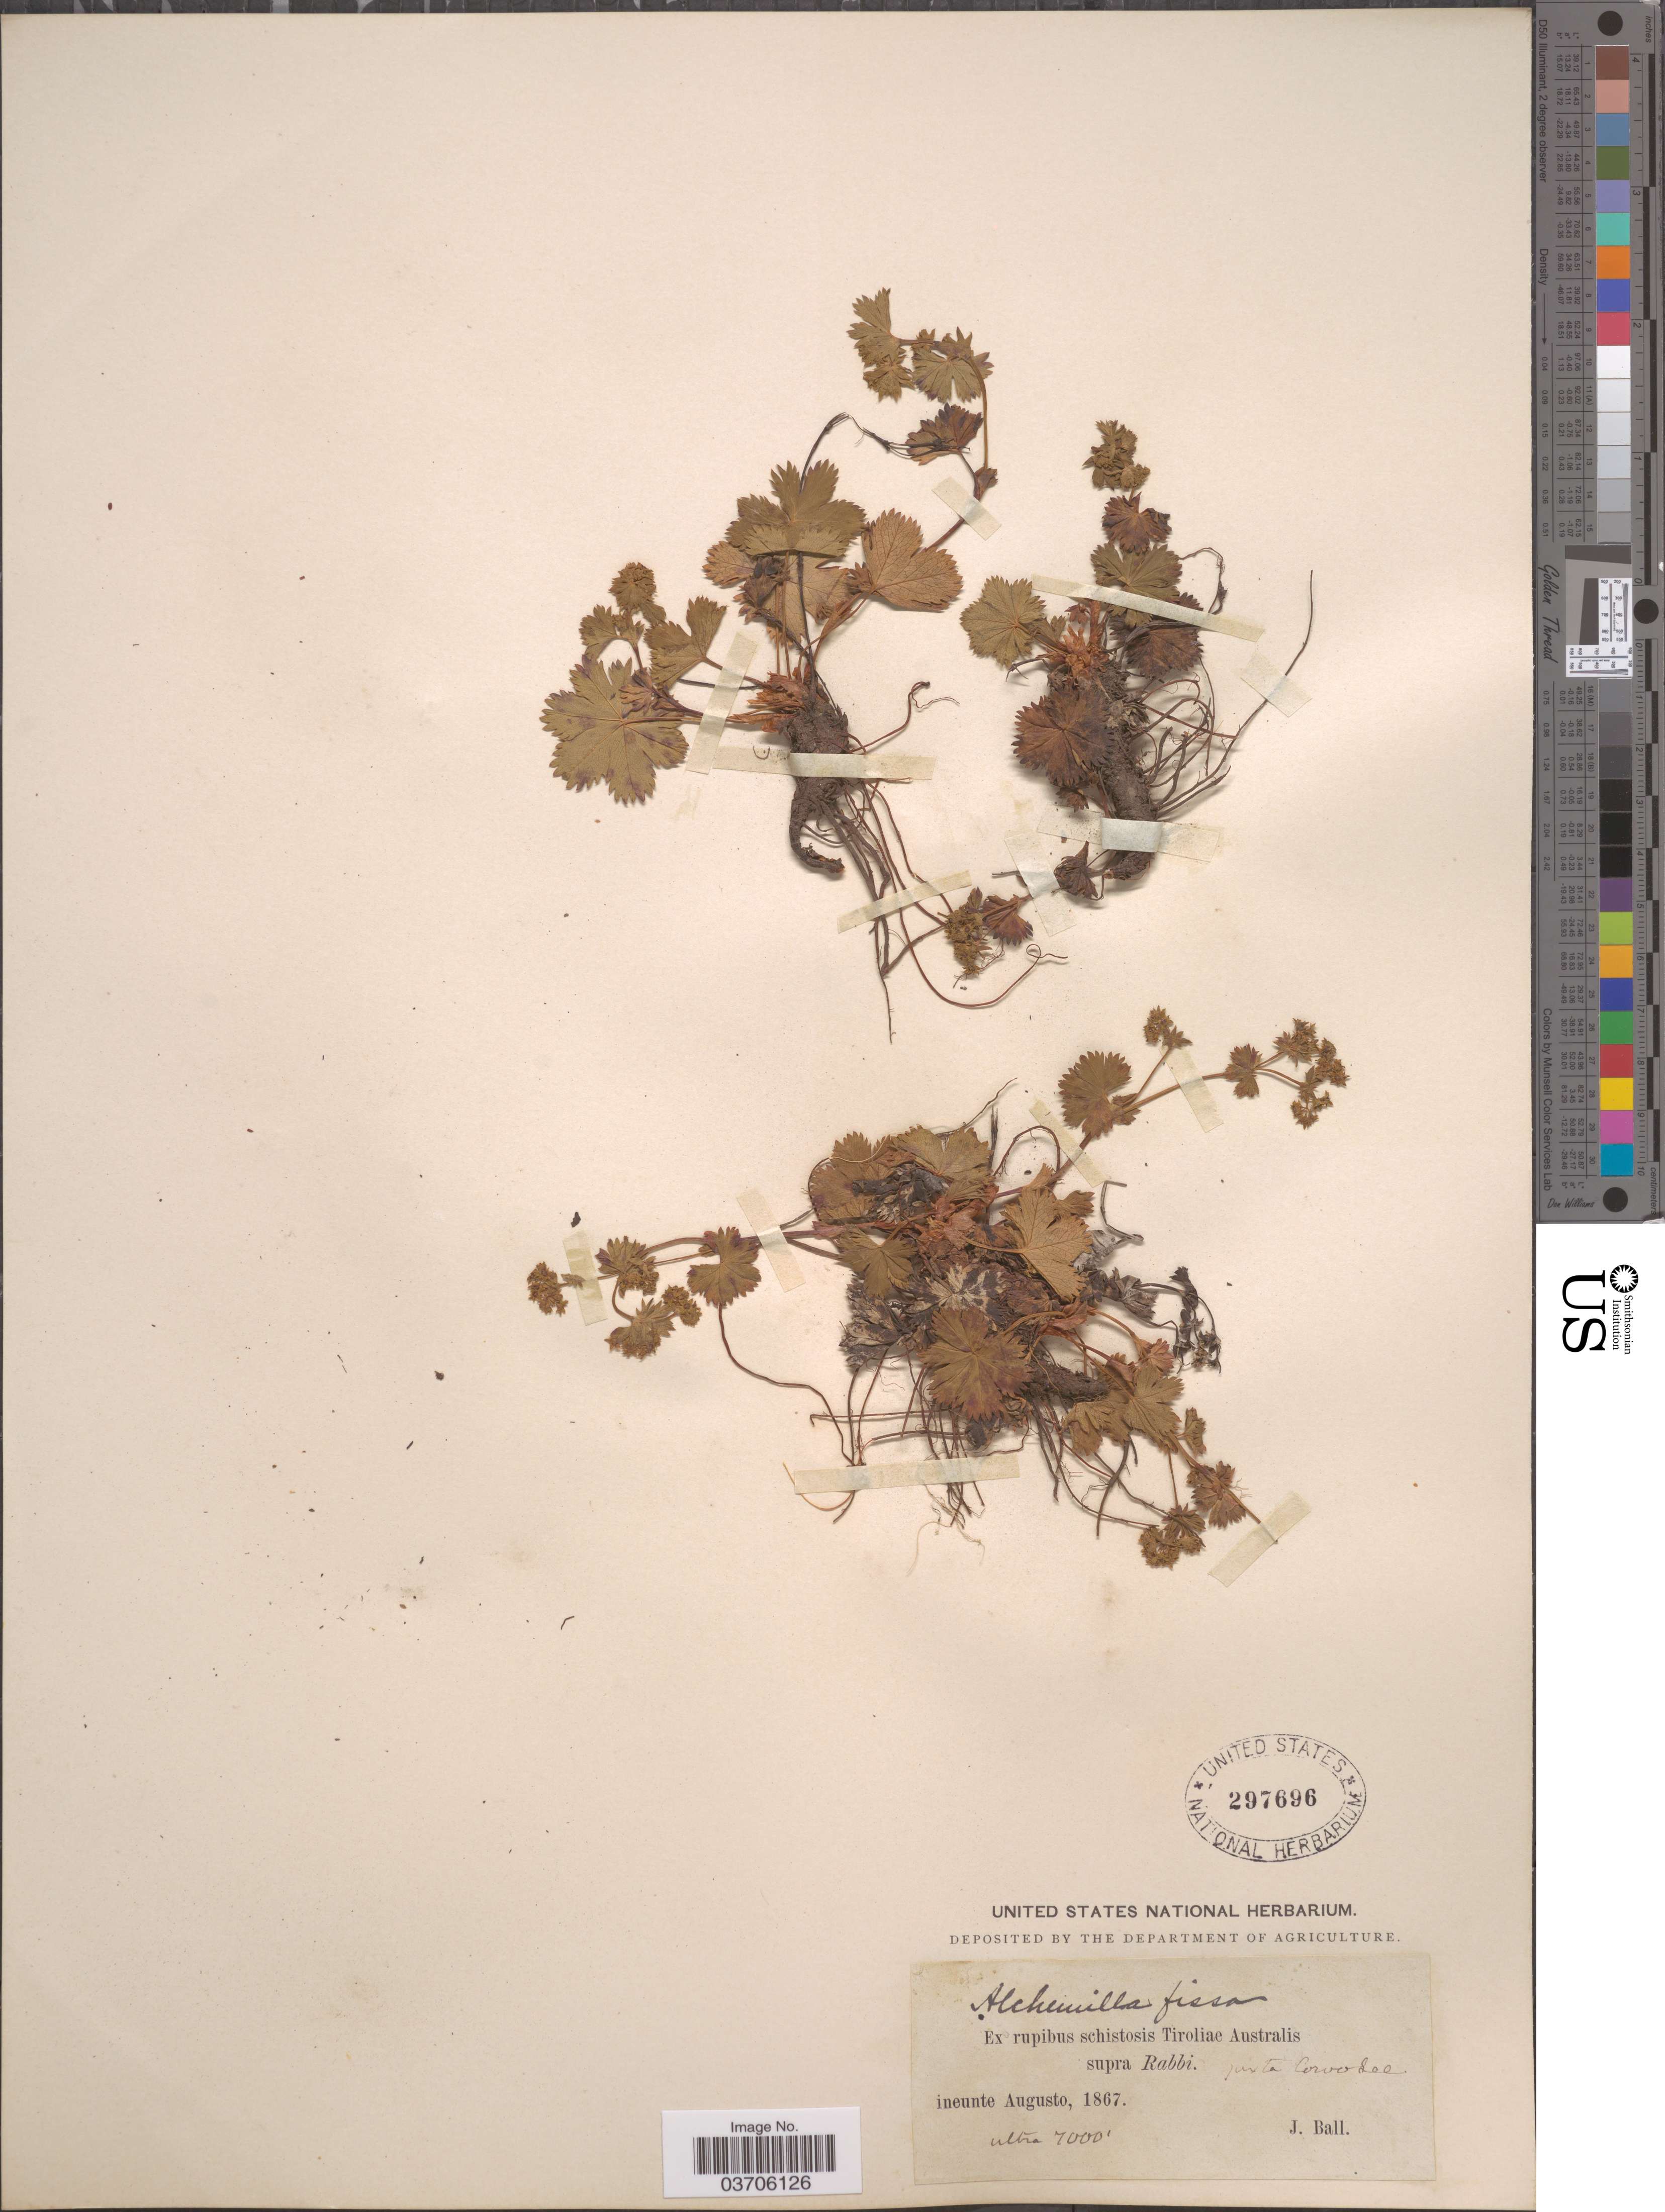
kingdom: Plantae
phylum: Tracheophyta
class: Magnoliopsida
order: Rosales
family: Rosaceae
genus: Alchemilla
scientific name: Alchemilla fissa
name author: Schum. ex Sturm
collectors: J. Ball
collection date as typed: ineunte Augusto, 1867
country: Italy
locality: Ex rupibus schistosis Tiroliae Australis supra Rabbi.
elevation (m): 2134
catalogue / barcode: US 297696